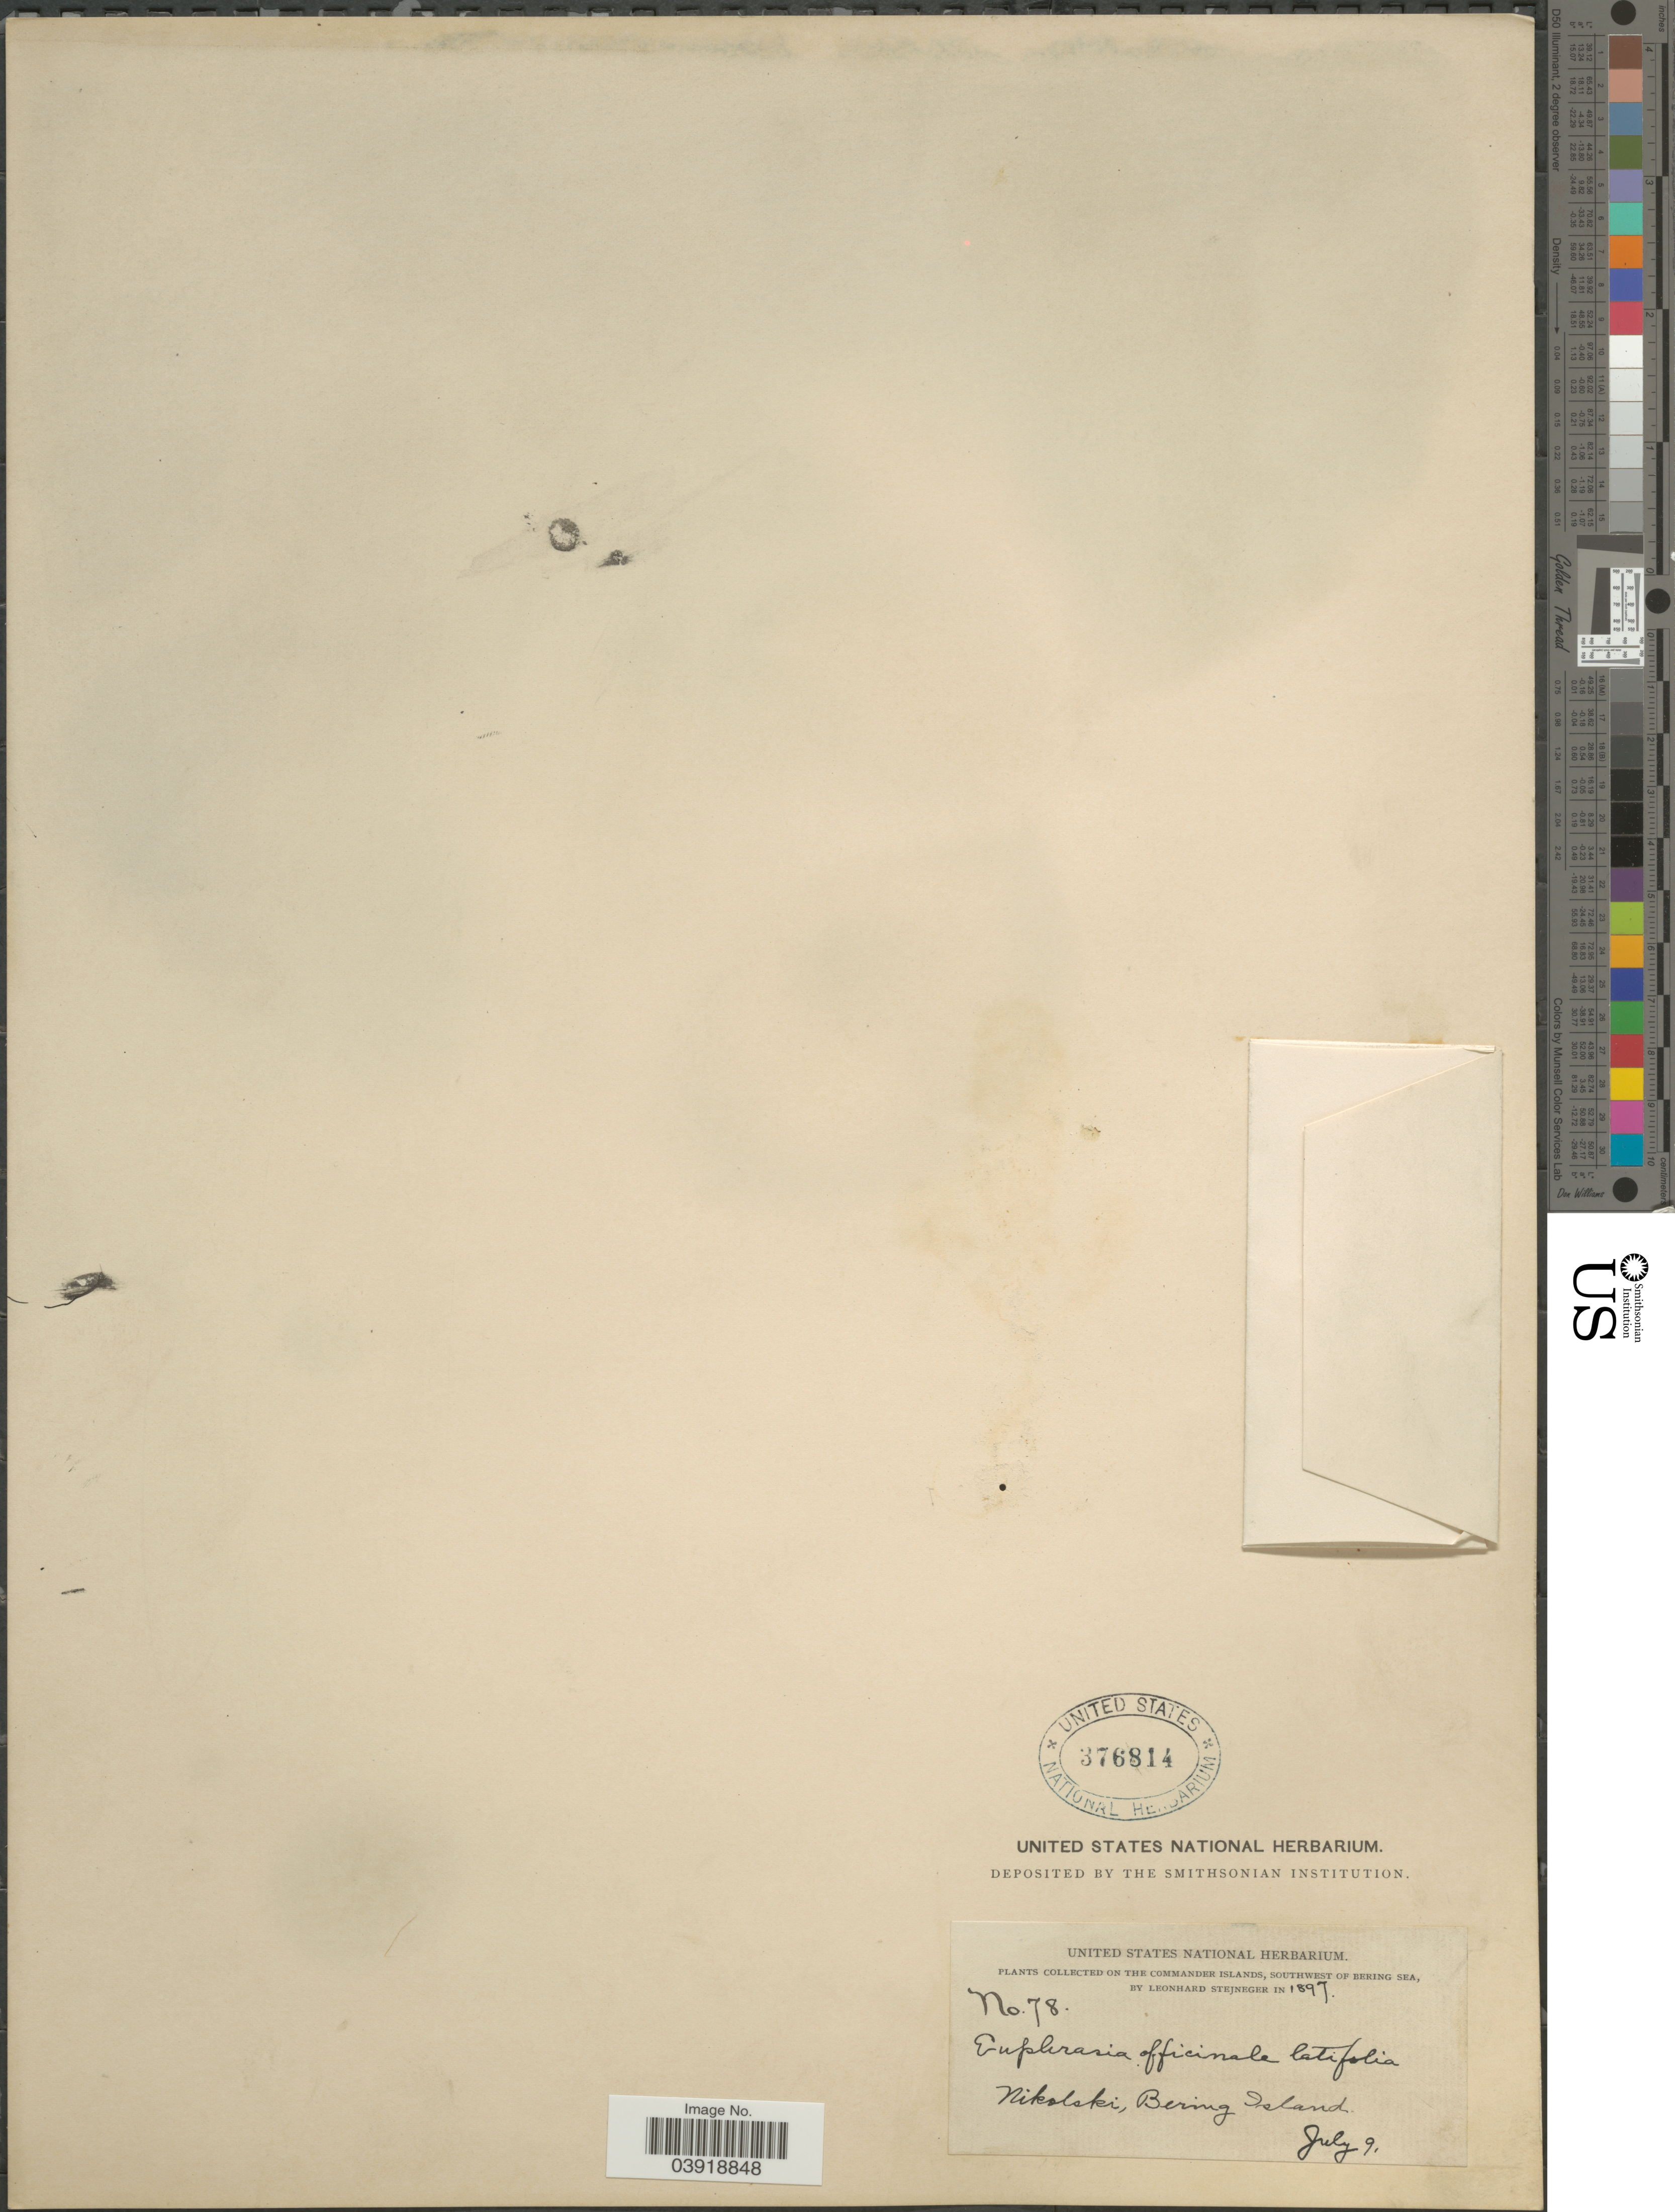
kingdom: Plantae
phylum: Tracheophyta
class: Magnoliopsida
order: Lamiales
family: Orobanchaceae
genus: Euphrasia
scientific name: Euphrasia mollis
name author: (Ledeb.) Wettst.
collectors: L. Stejneger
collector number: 78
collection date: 1897-07-09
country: Russian Federation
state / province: Kamchatka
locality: On the Commander Islands, Southwest of Bering Sea. Nikolski, Bering Island.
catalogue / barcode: US 376814